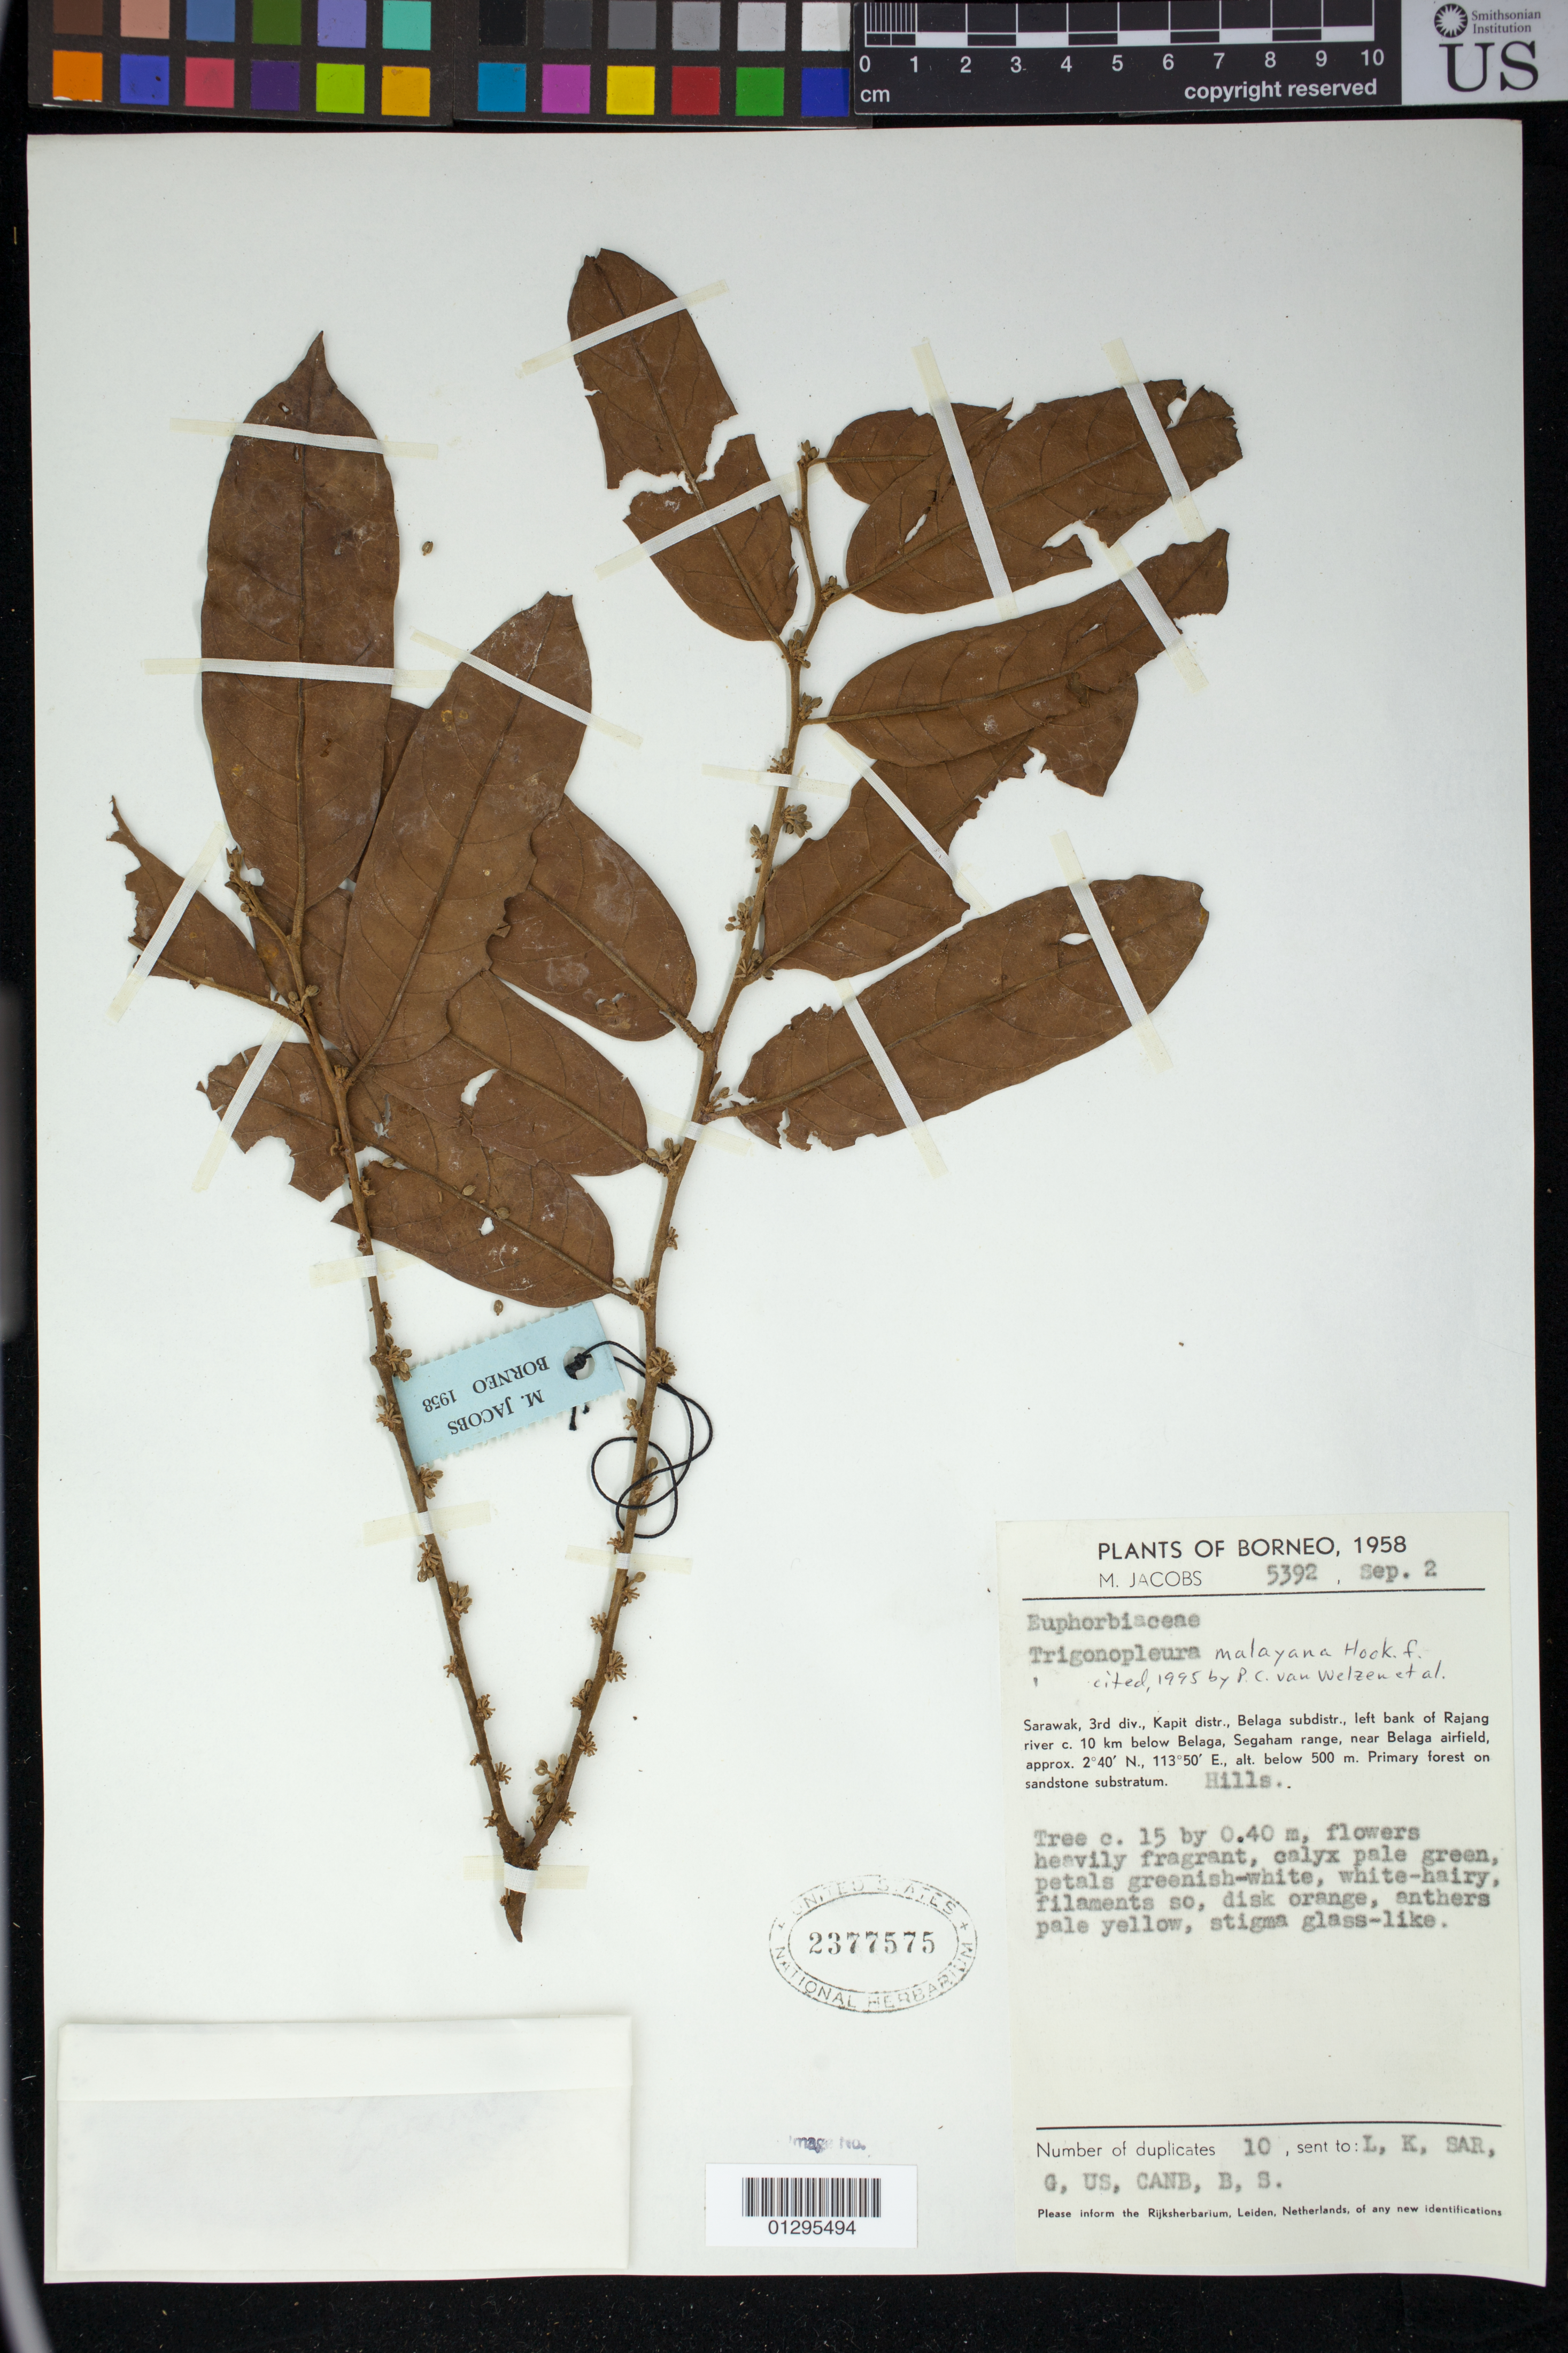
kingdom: Plantae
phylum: Tracheophyta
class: Magnoliopsida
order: Malpighiales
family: Peraceae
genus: Trigonopleura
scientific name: Trigonopleura malayana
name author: Hook. f.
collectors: M. Jacobs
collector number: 5392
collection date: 1958-09-02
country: Malaysia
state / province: Sarawak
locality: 3rd div., Kapit distr., Belaga subdistr., left bank of Rajang river c. 10 km below Belaga, Segaham range, near Belaga airfield.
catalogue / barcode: US 2377575